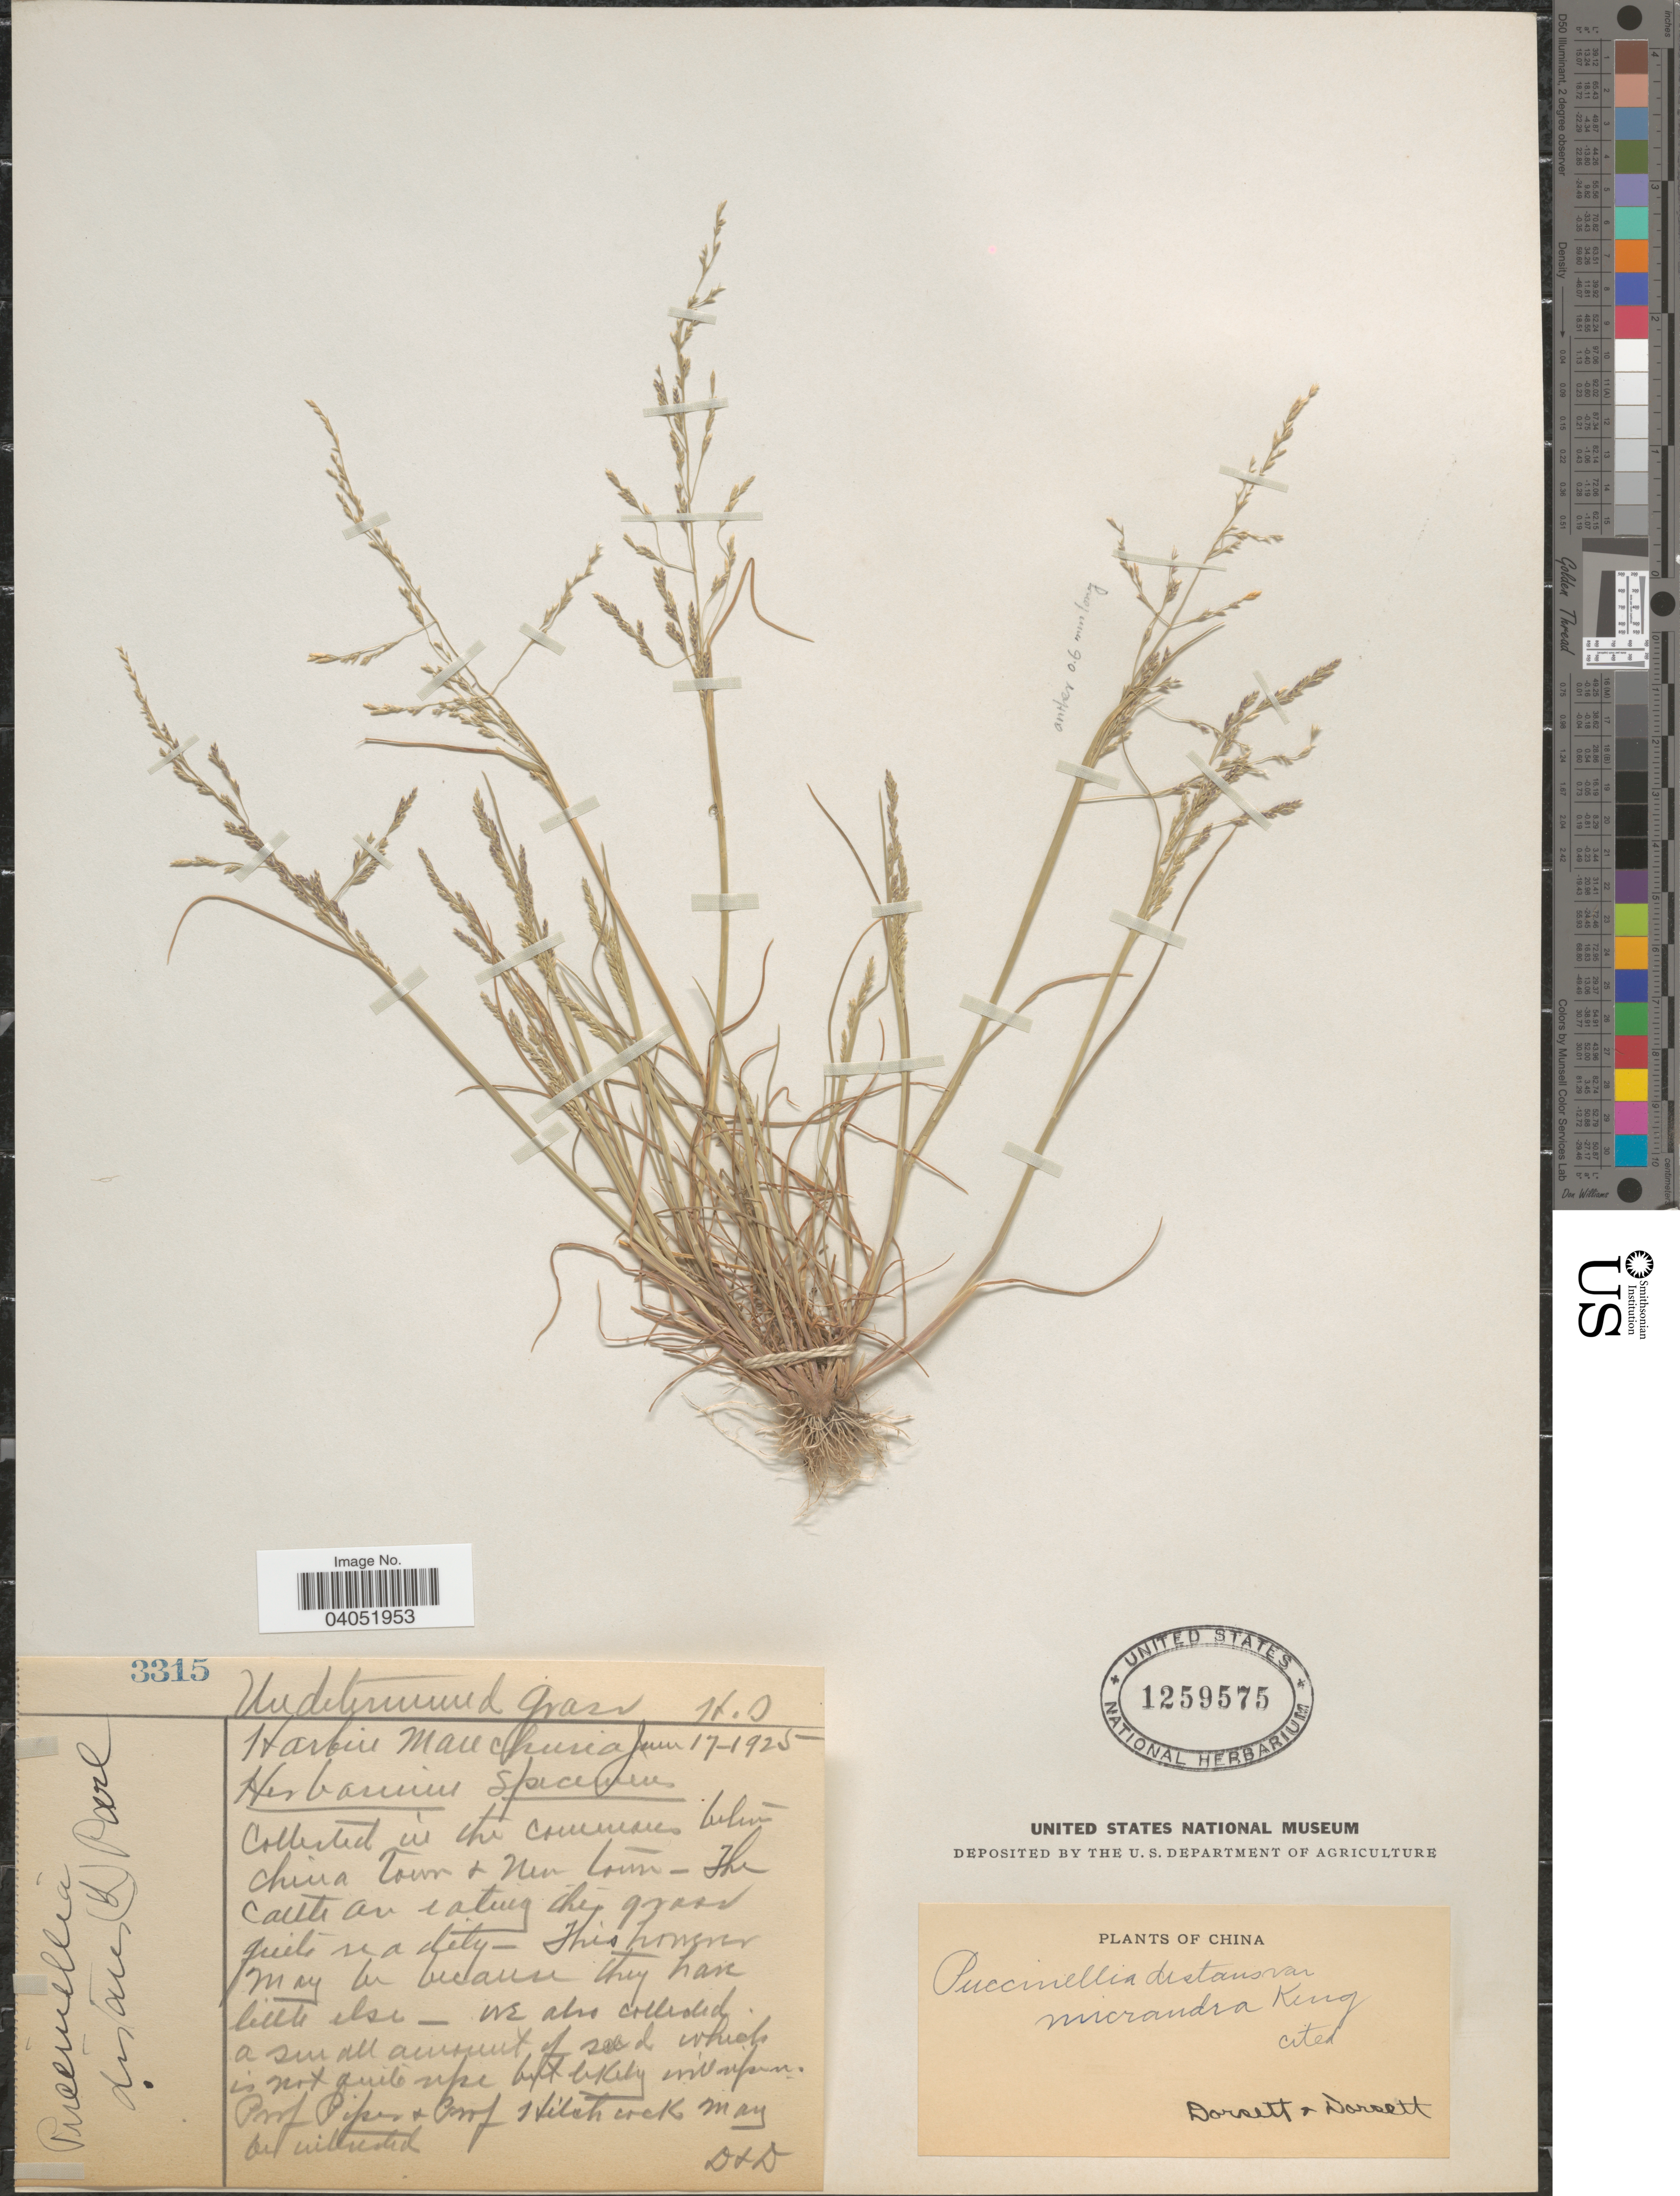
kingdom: Plantae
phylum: Tracheophyta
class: Liliopsida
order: Poales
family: Poaceae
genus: Puccinellia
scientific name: Puccinellia micrandra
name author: (Keng) Keng & S.L. Chen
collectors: -- Dorsett & -- Dorsett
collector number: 3315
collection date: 1925-06-17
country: China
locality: Harbin Manchuria.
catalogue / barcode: US 1259575